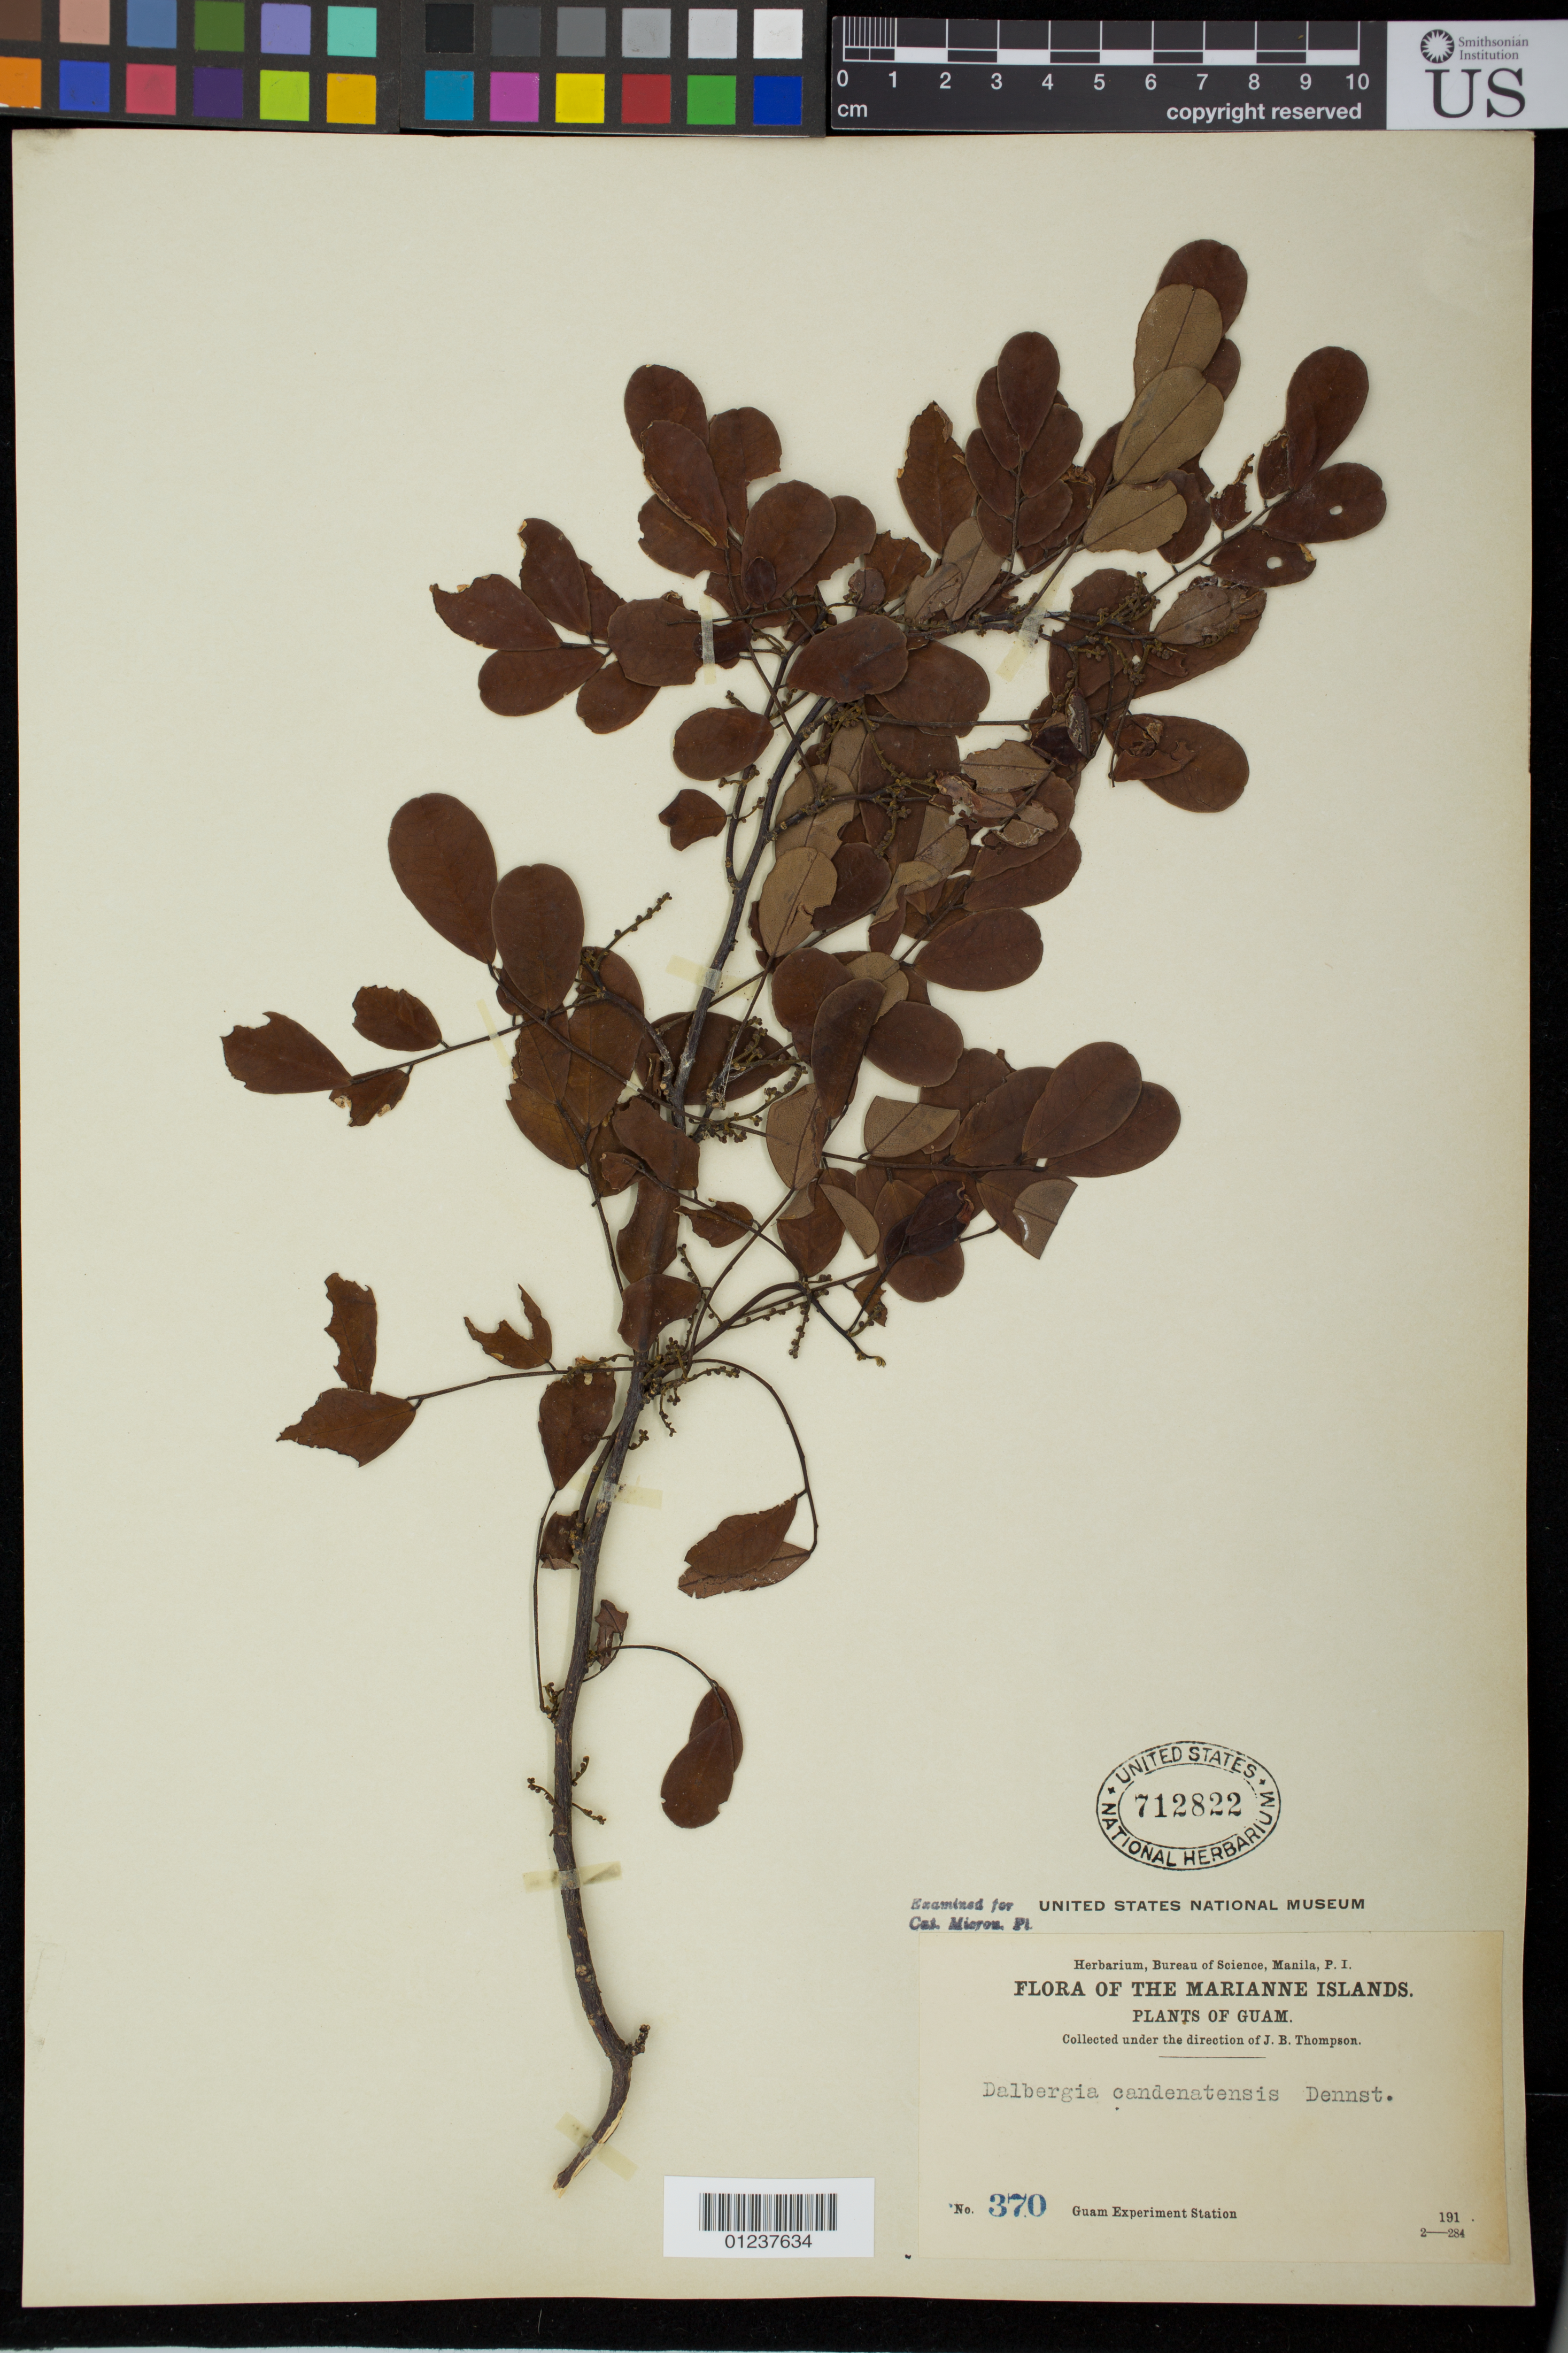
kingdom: Plantae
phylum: Tracheophyta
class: Magnoliopsida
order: Fabales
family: Fabaceae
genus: Dalbergia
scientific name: Dalbergia candenatensis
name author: (Dennst.) Pr.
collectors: J. B. Thompson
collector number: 370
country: Guam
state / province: Inarajan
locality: Guam Experiment Station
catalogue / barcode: US 712822